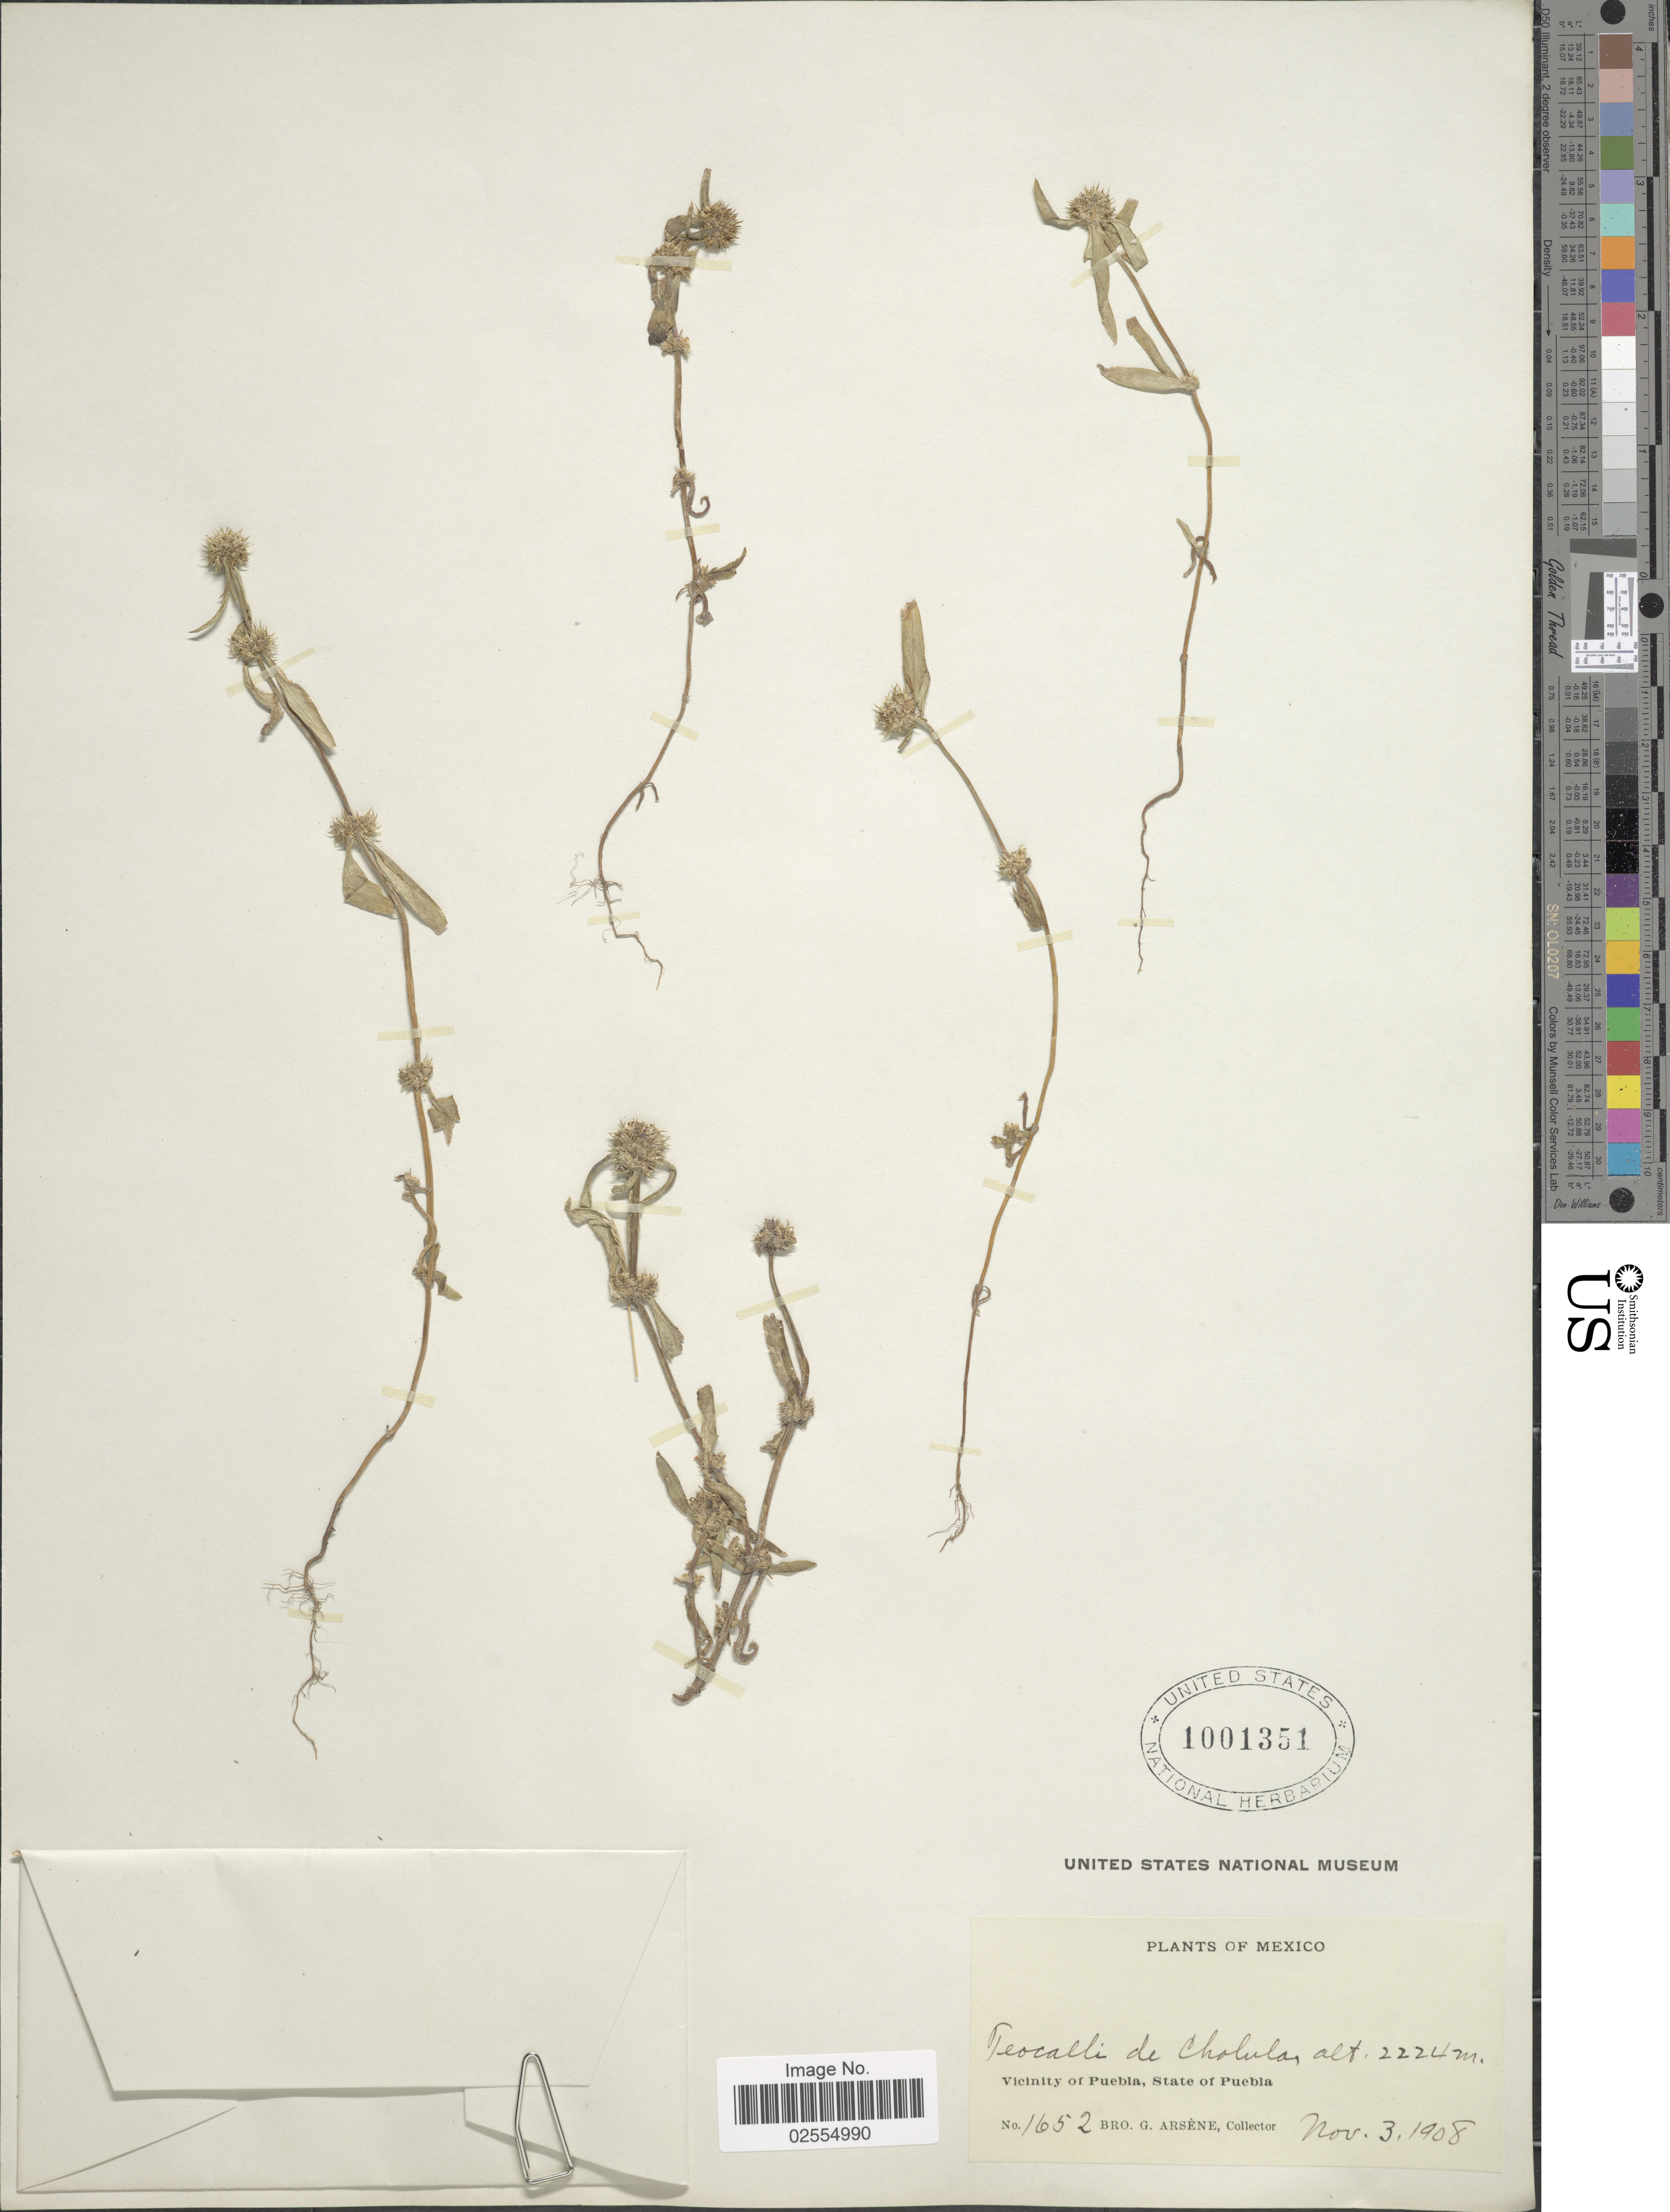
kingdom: Plantae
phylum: Tracheophyta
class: Magnoliopsida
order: Gentianales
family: Rubiaceae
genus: Mitracarpus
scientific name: Mitracarpus sp.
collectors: Bro. G. Arsène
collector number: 1652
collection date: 1908-11-03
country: Mexico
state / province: Puebla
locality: Teocalli de Cholulas. Vicinity of Puebla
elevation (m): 2224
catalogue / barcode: US 1001351